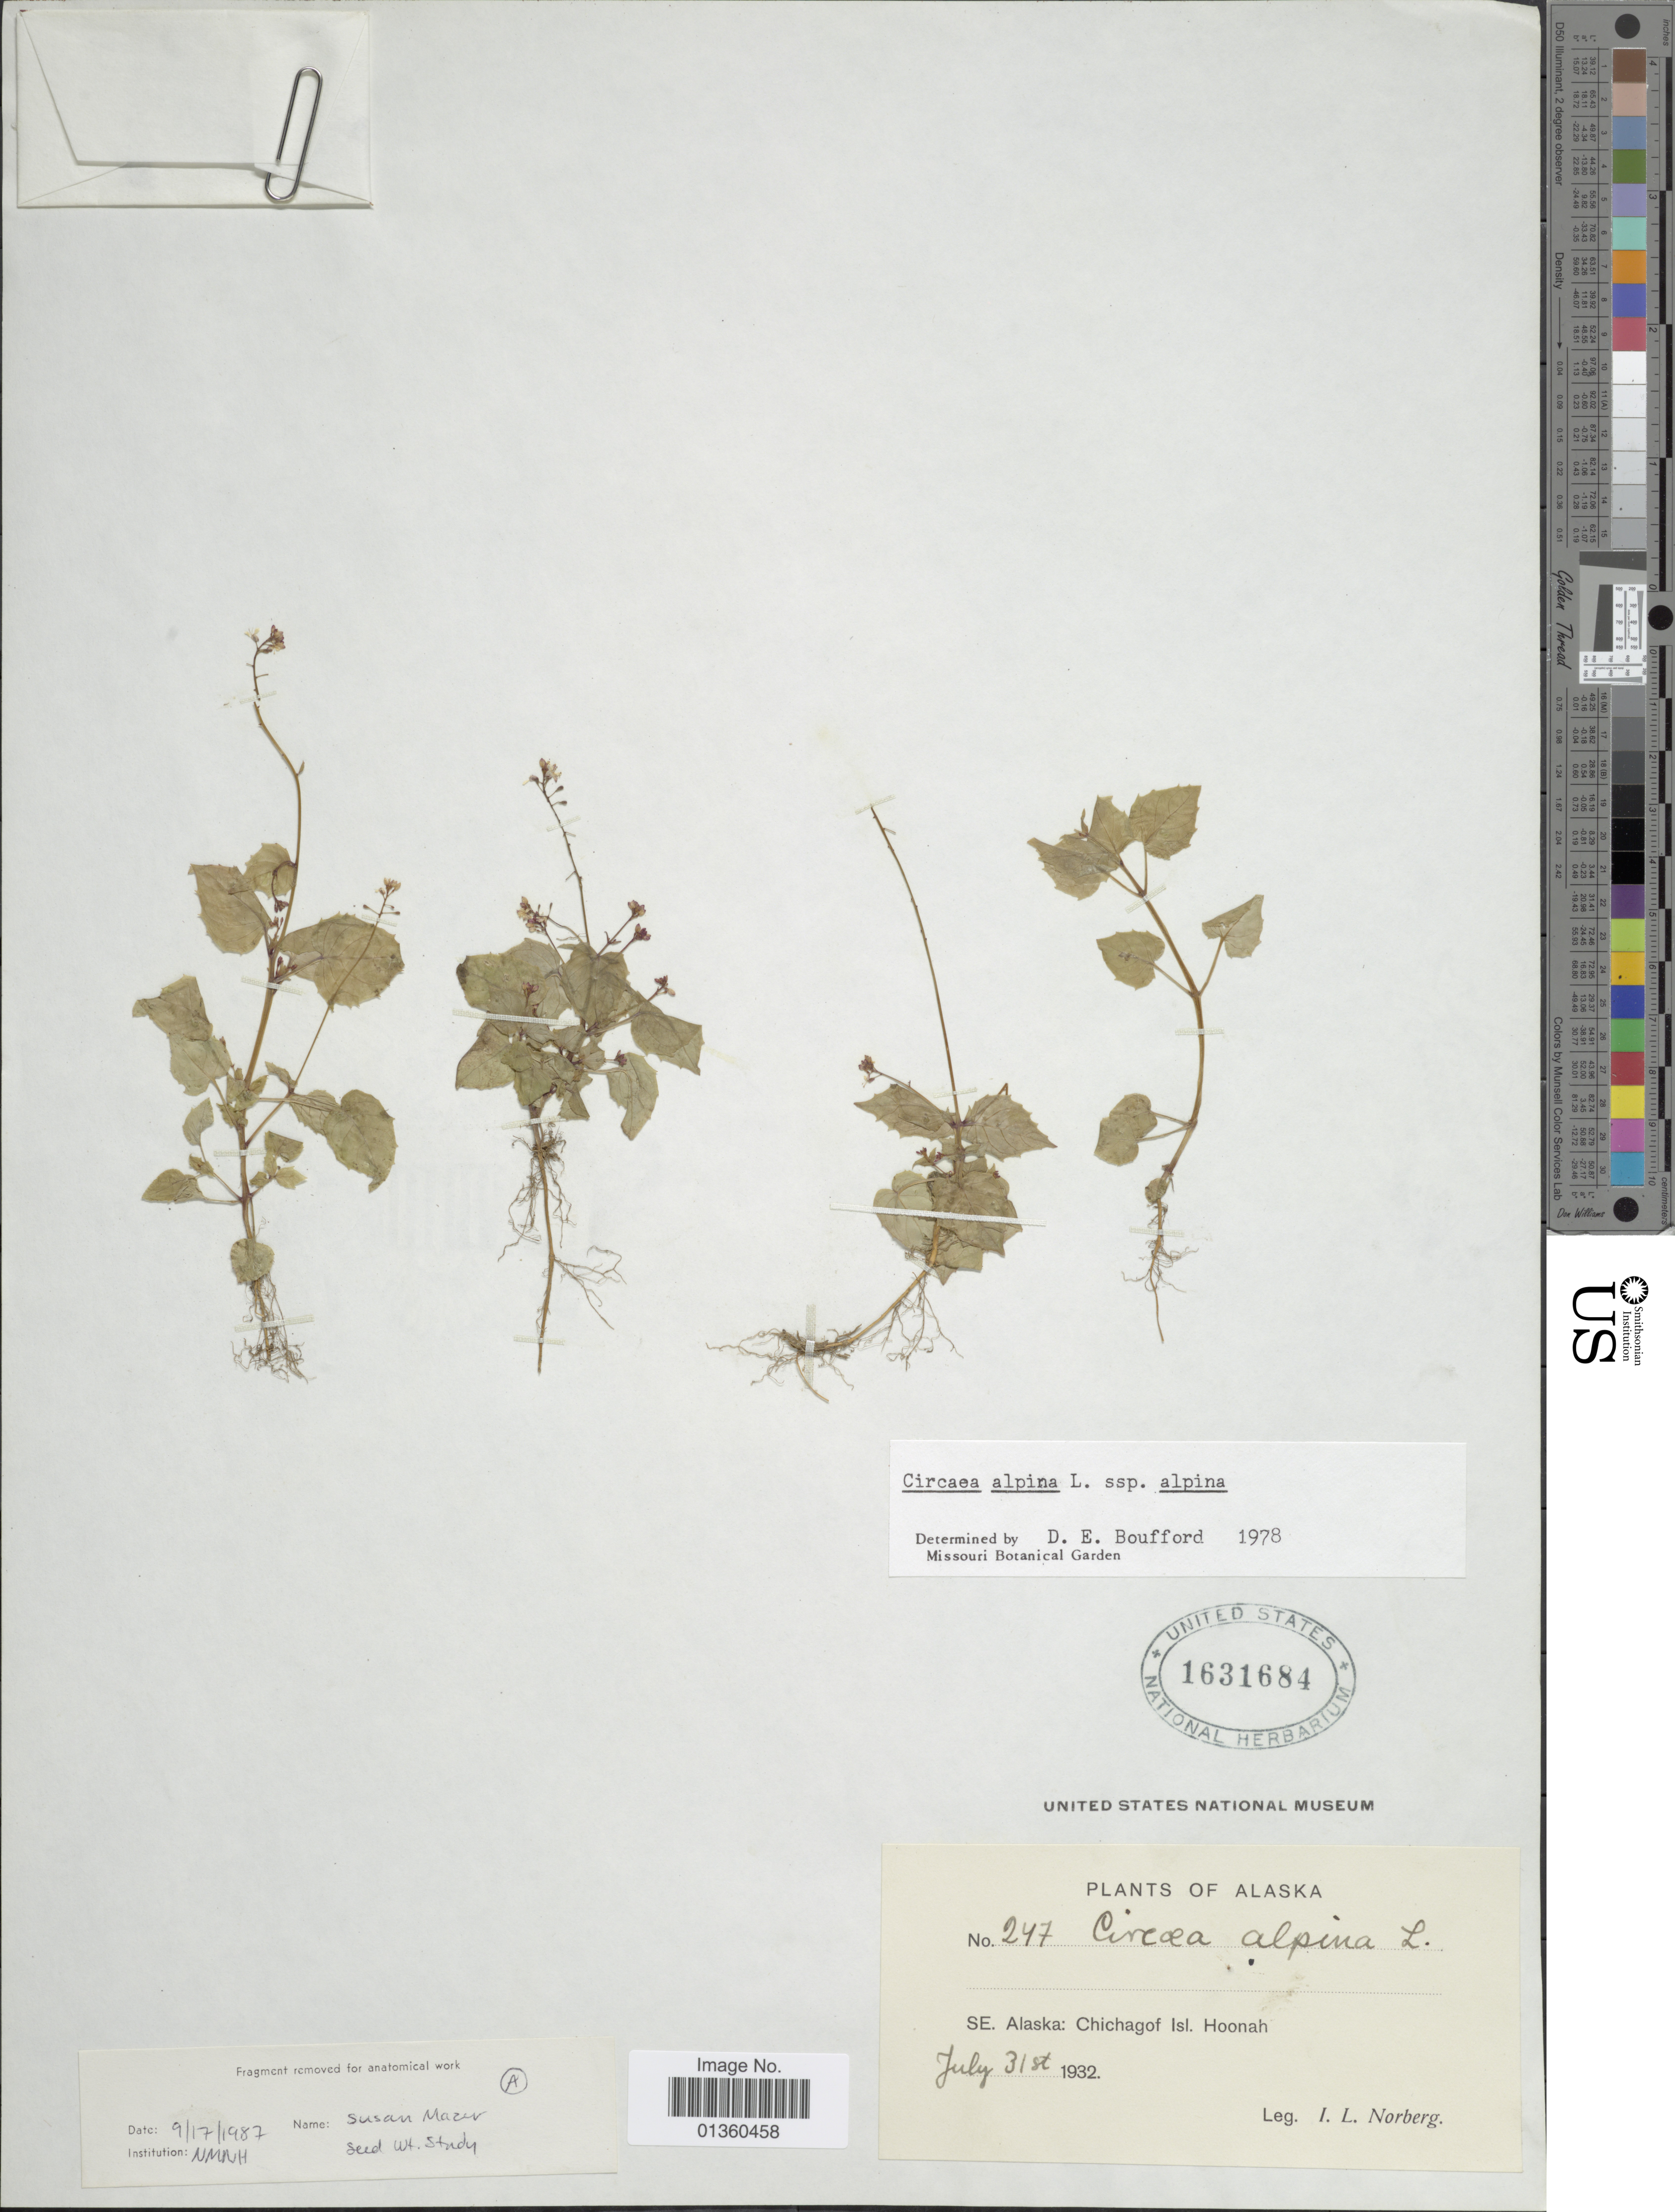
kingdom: Plantae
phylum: Tracheophyta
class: Magnoliopsida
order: Myrtales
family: Onagraceae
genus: Circaea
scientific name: Circaea alpina subsp. alpina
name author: L.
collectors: I. Norberg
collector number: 247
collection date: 1932-07-31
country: United States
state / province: Alaska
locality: SE. Alaska: Chichagof Isl. Hoonah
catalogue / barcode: US 1631684